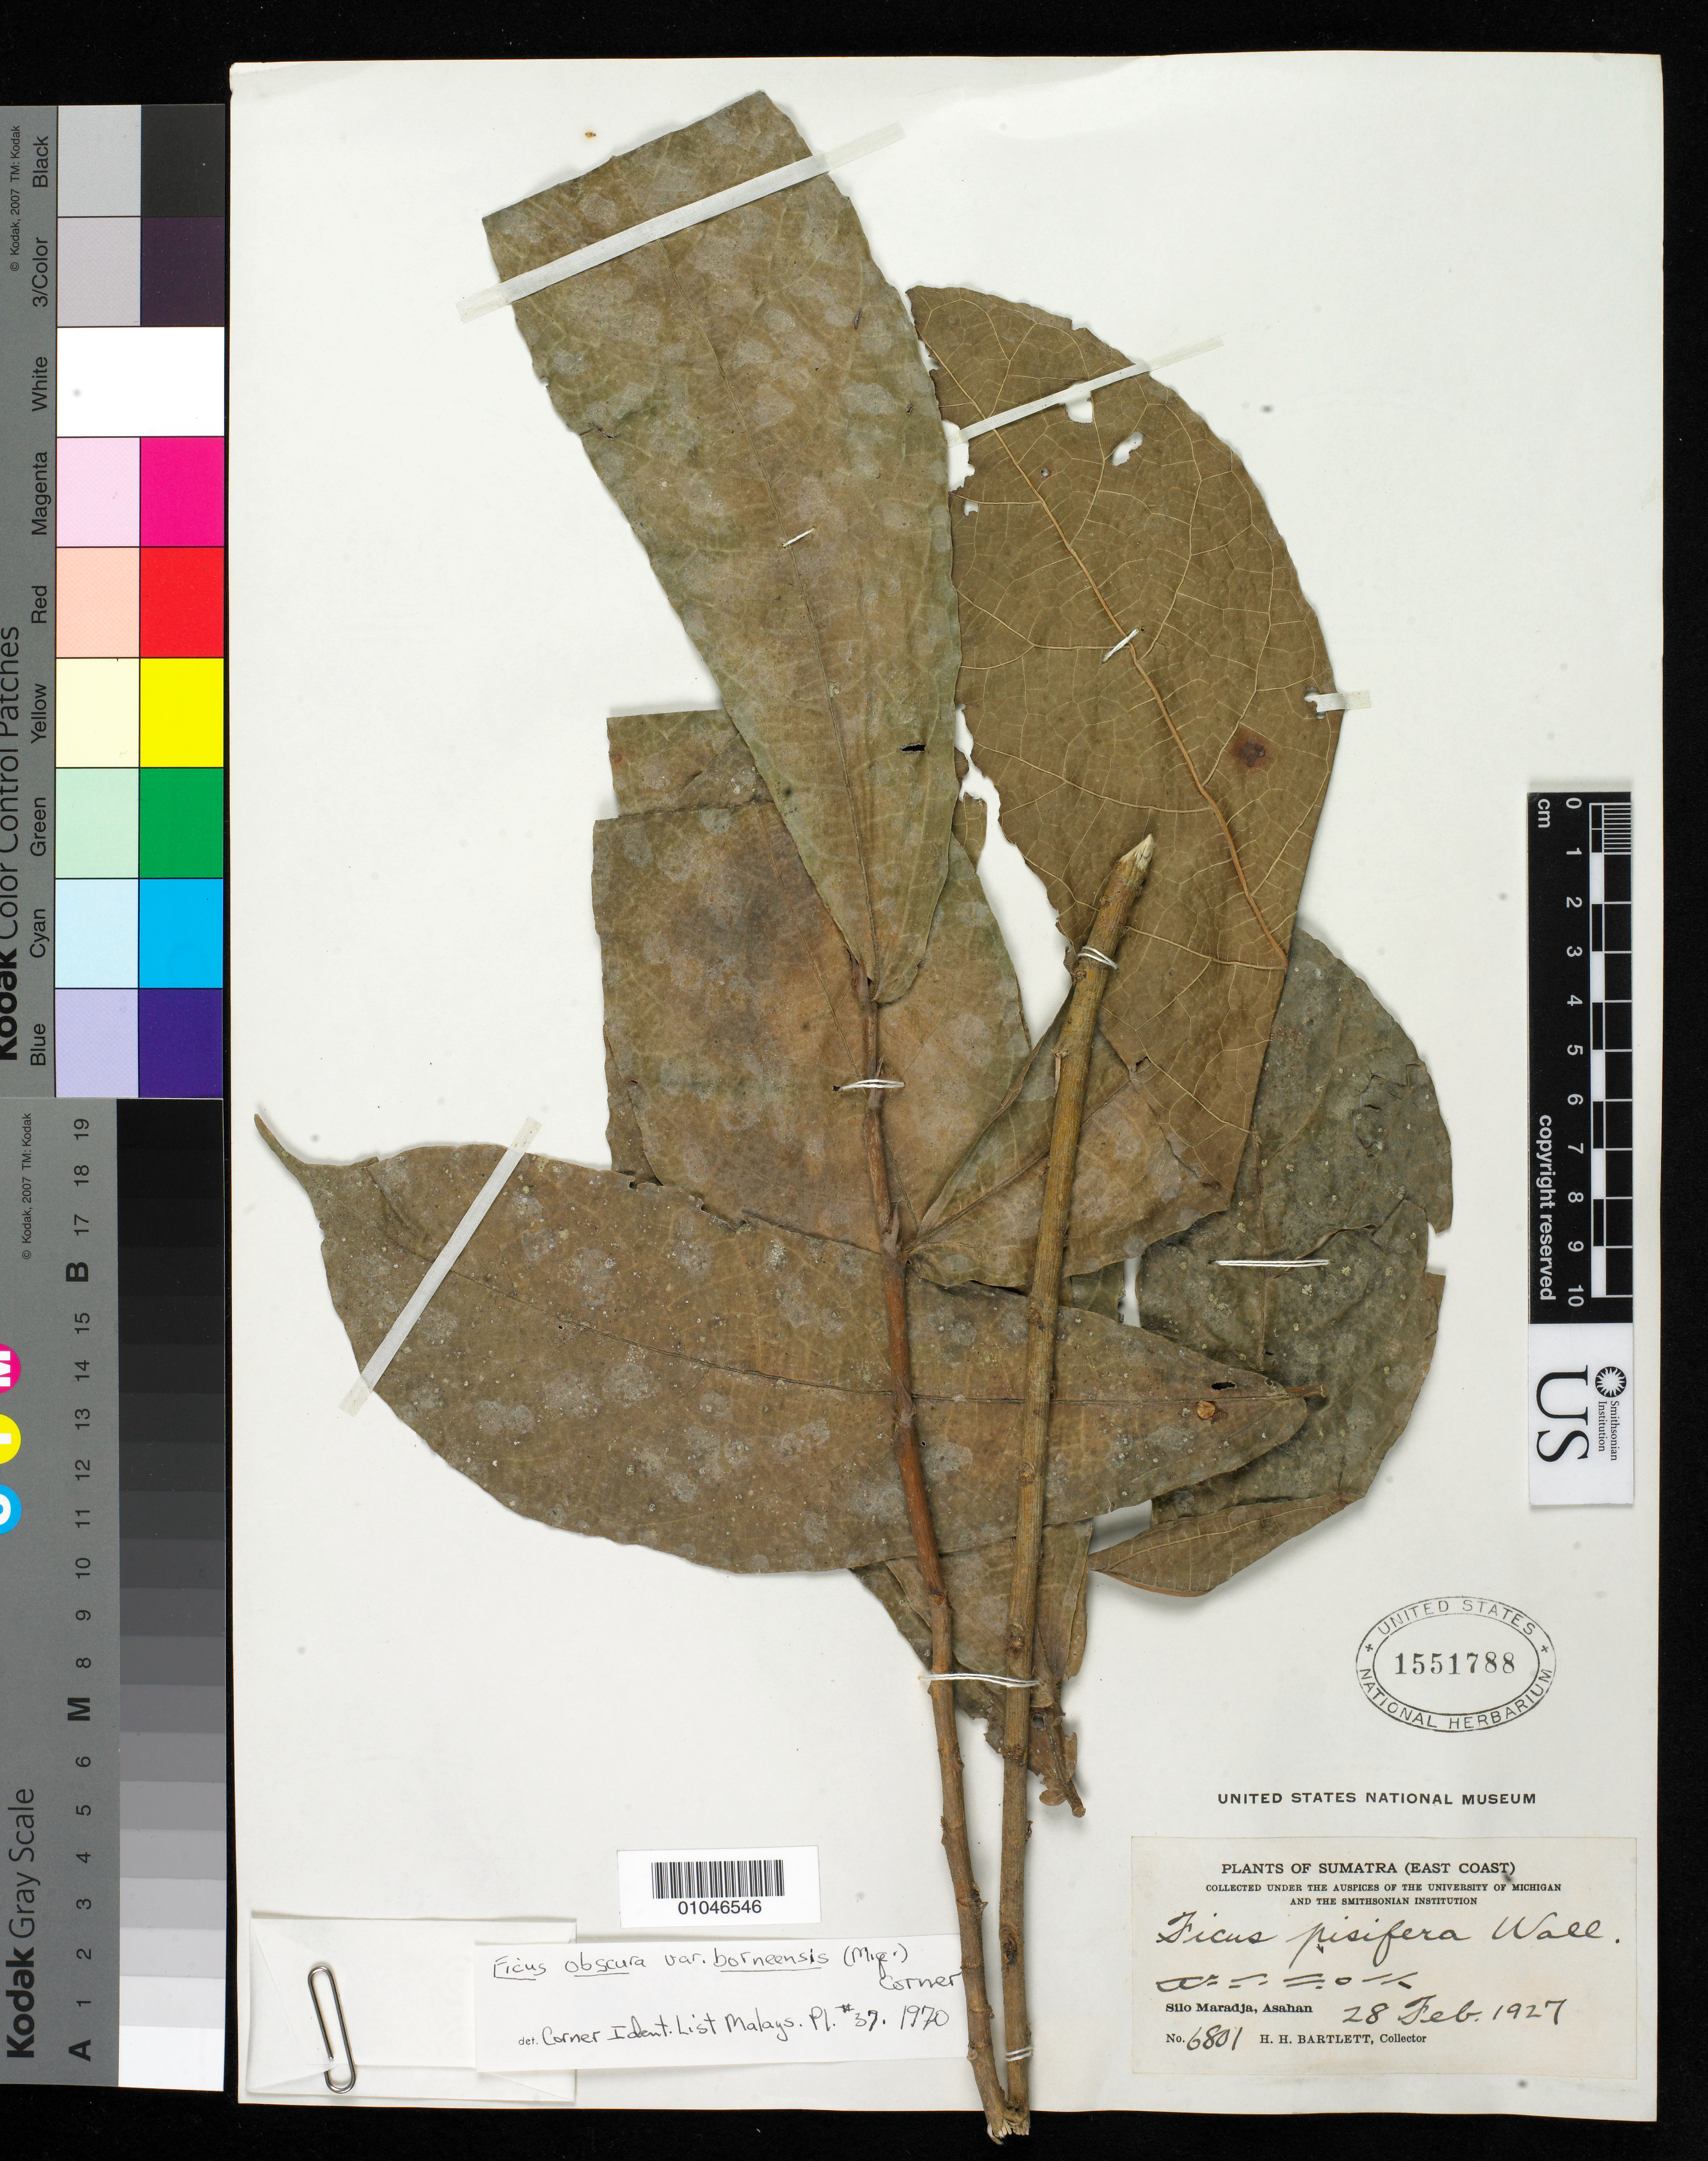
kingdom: Plantae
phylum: Tracheophyta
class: Magnoliopsida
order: Rosales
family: Moraceae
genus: Ficus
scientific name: Ficus obscura var. borneensis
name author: (Miq.) Corner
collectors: H. H. Bartlett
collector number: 6801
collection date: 1927-02-28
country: Indonesia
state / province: Sumatra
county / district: Sumatera Utara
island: Sumatra I.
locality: (East Coast) Silo Maradja, Asahan, Sumatra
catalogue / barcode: US 1551788